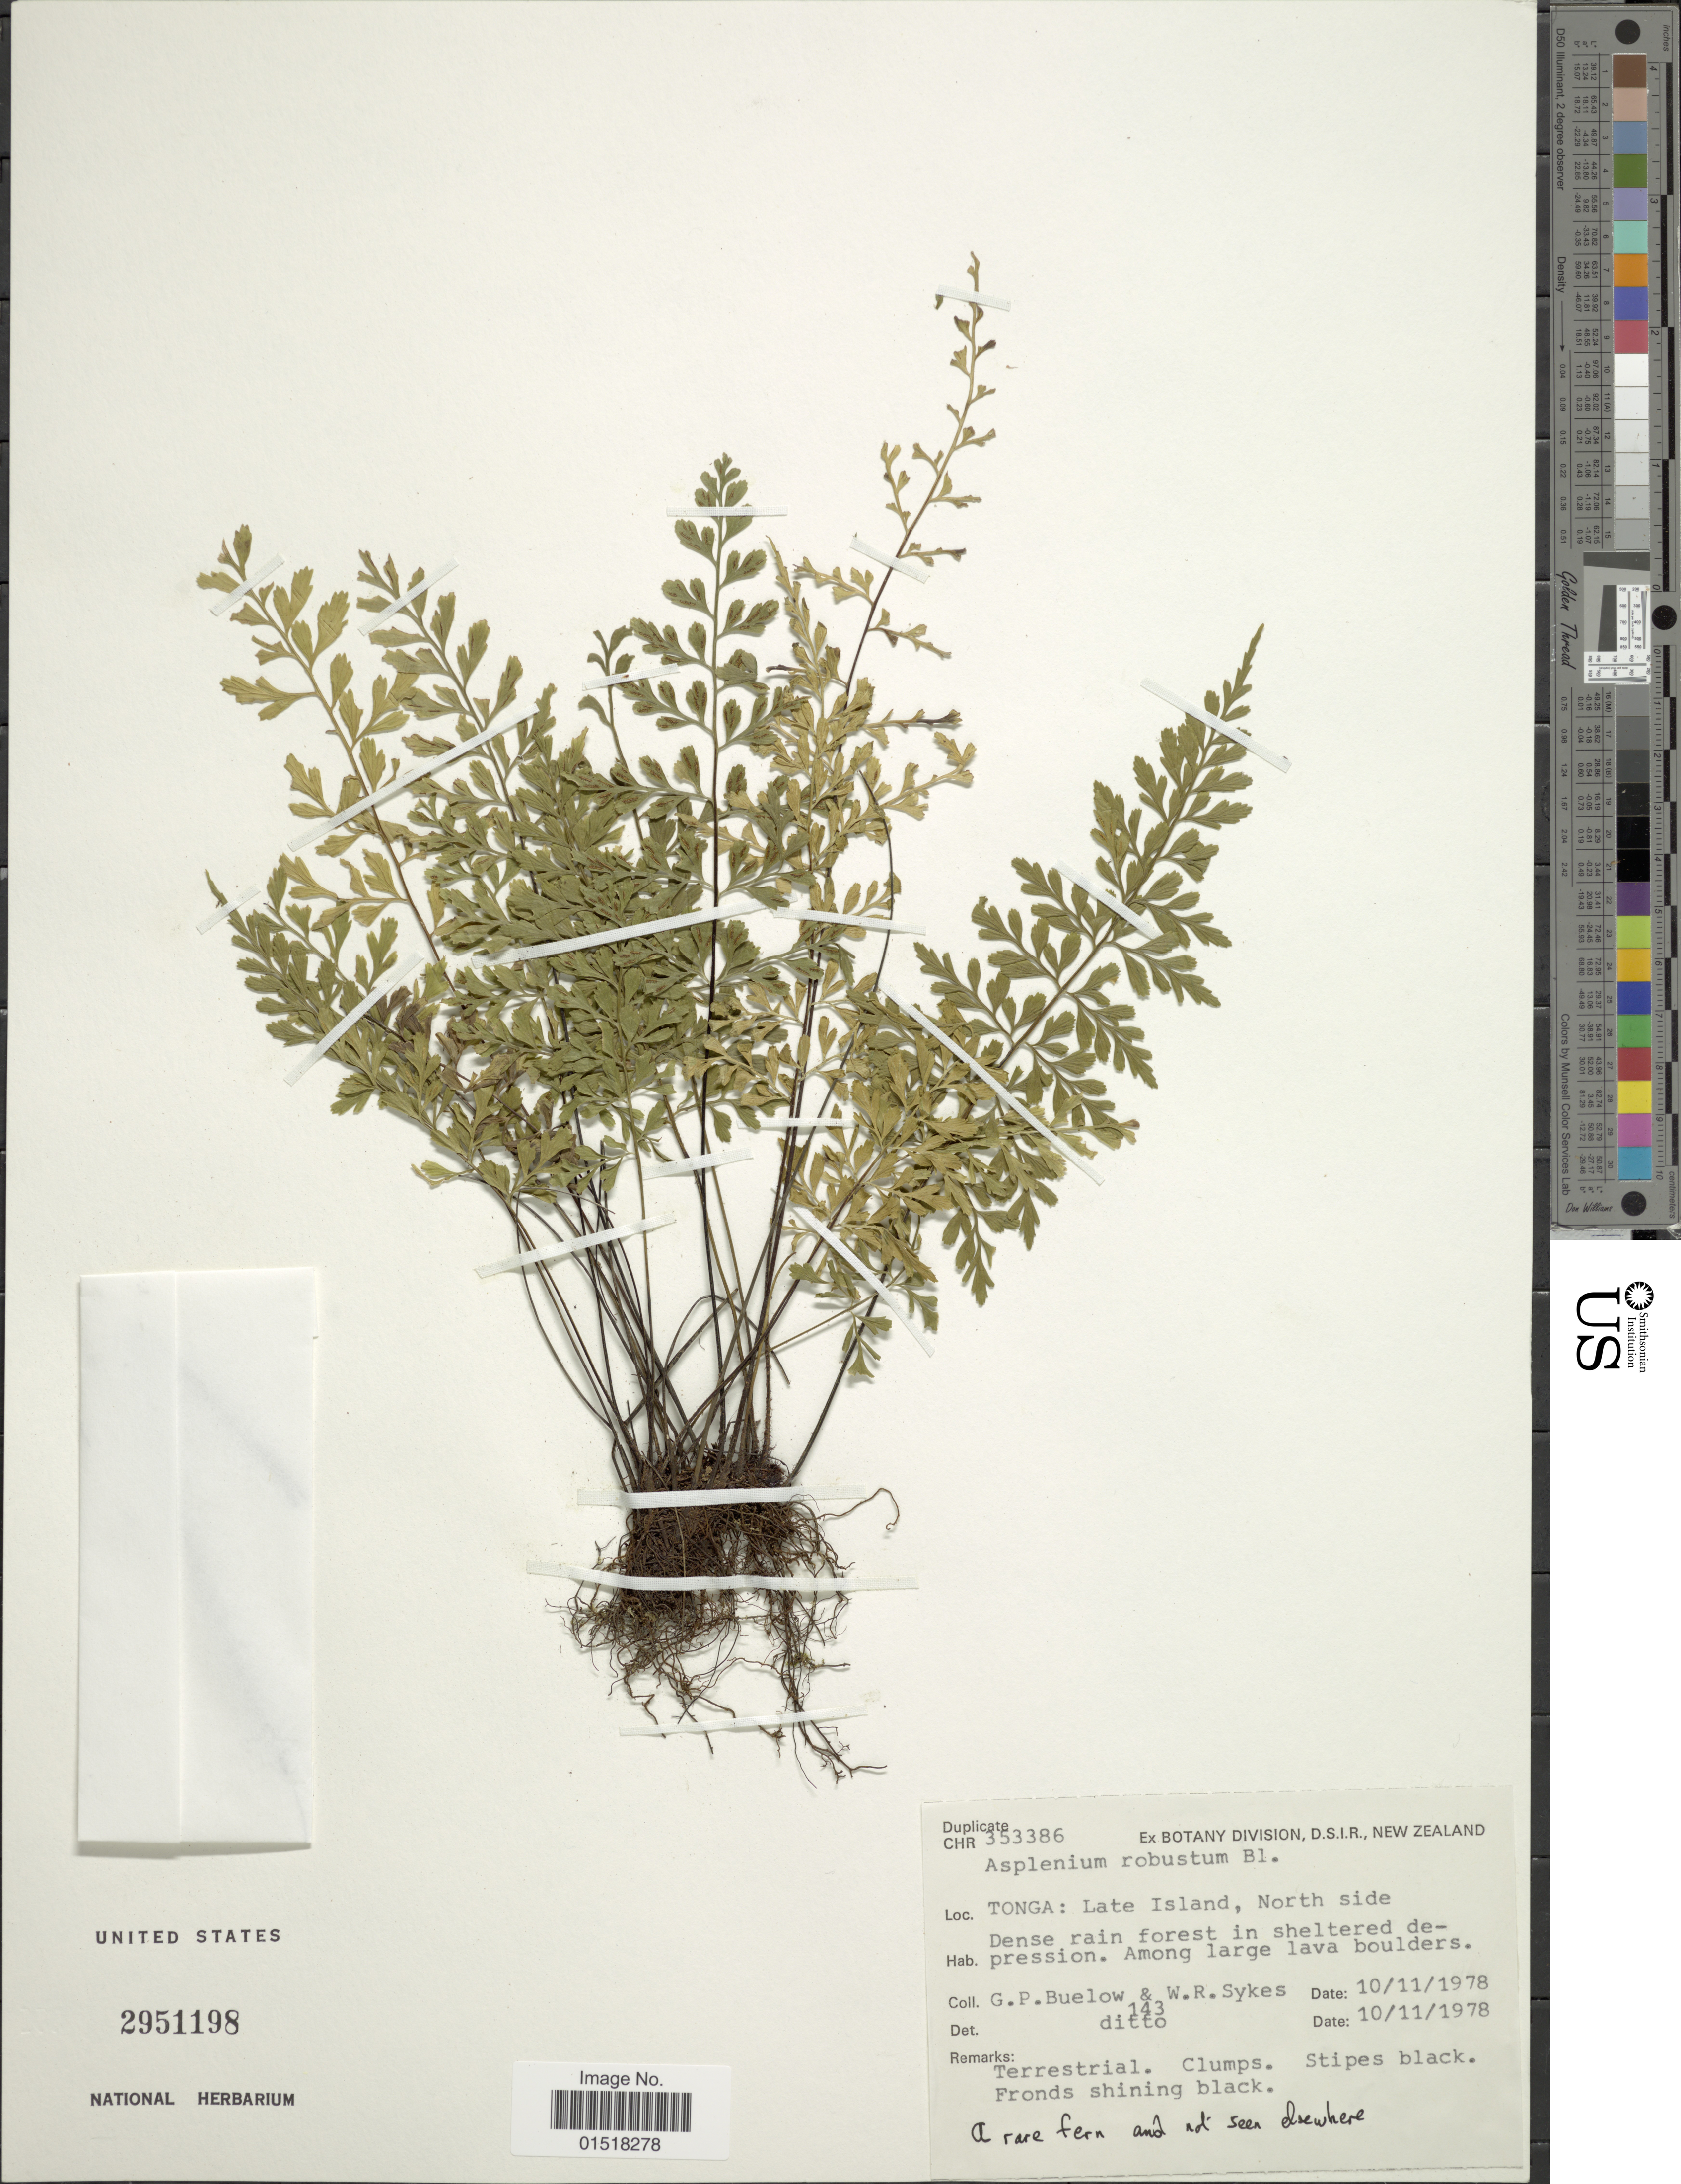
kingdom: Plantae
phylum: Tracheophyta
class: Polypodiopsida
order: Polypodiales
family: Aspleniaceae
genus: Asplenium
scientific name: Asplenium robustum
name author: Blume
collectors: G. Buelow & W. R. Sykes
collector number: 143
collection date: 1978-11-10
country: Tonga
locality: Late Island, North side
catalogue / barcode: US 2951198